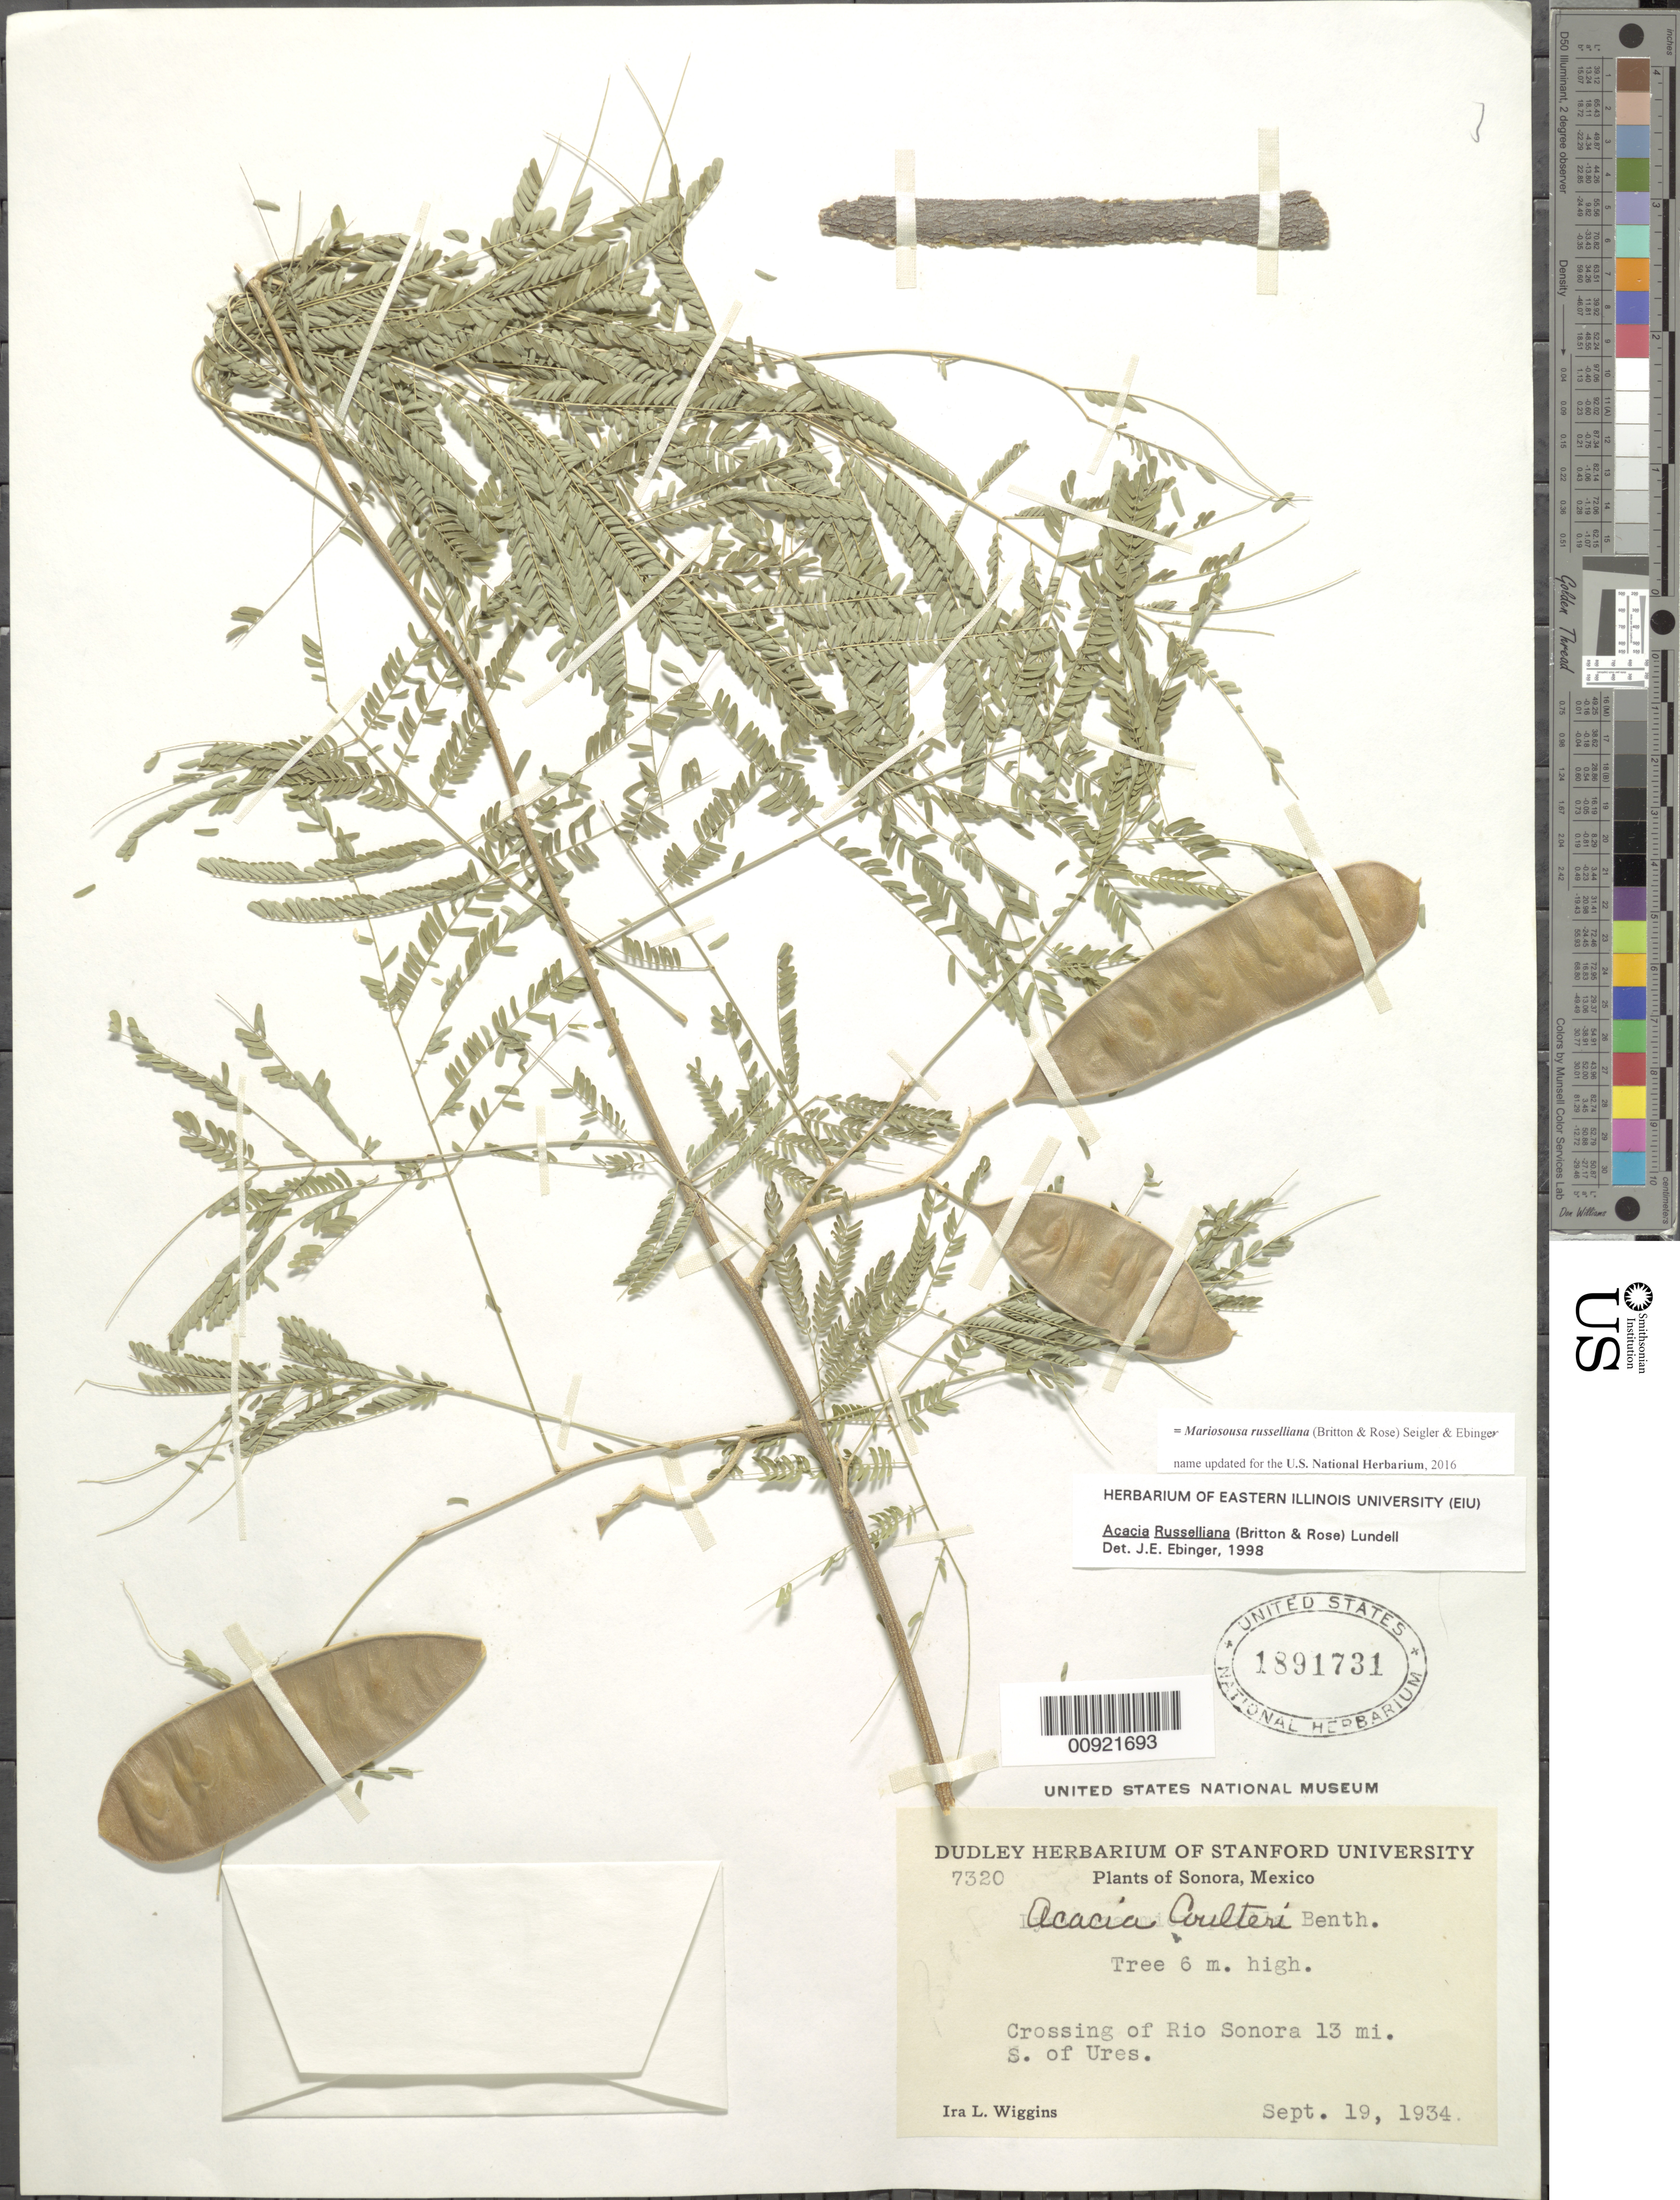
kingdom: Plantae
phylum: Tracheophyta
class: Magnoliopsida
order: Fabales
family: Fabaceae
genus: Mariosousa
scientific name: Mariosousa russelliana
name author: (Britton & Rose) Seigler & Ebinger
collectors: I. L. Wiggins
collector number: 7320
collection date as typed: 19 Sep 1934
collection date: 1934-09-19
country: Mexico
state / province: Sonora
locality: Crossing of Río Sonora 13 mi. S of Ures.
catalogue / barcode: US 1891731